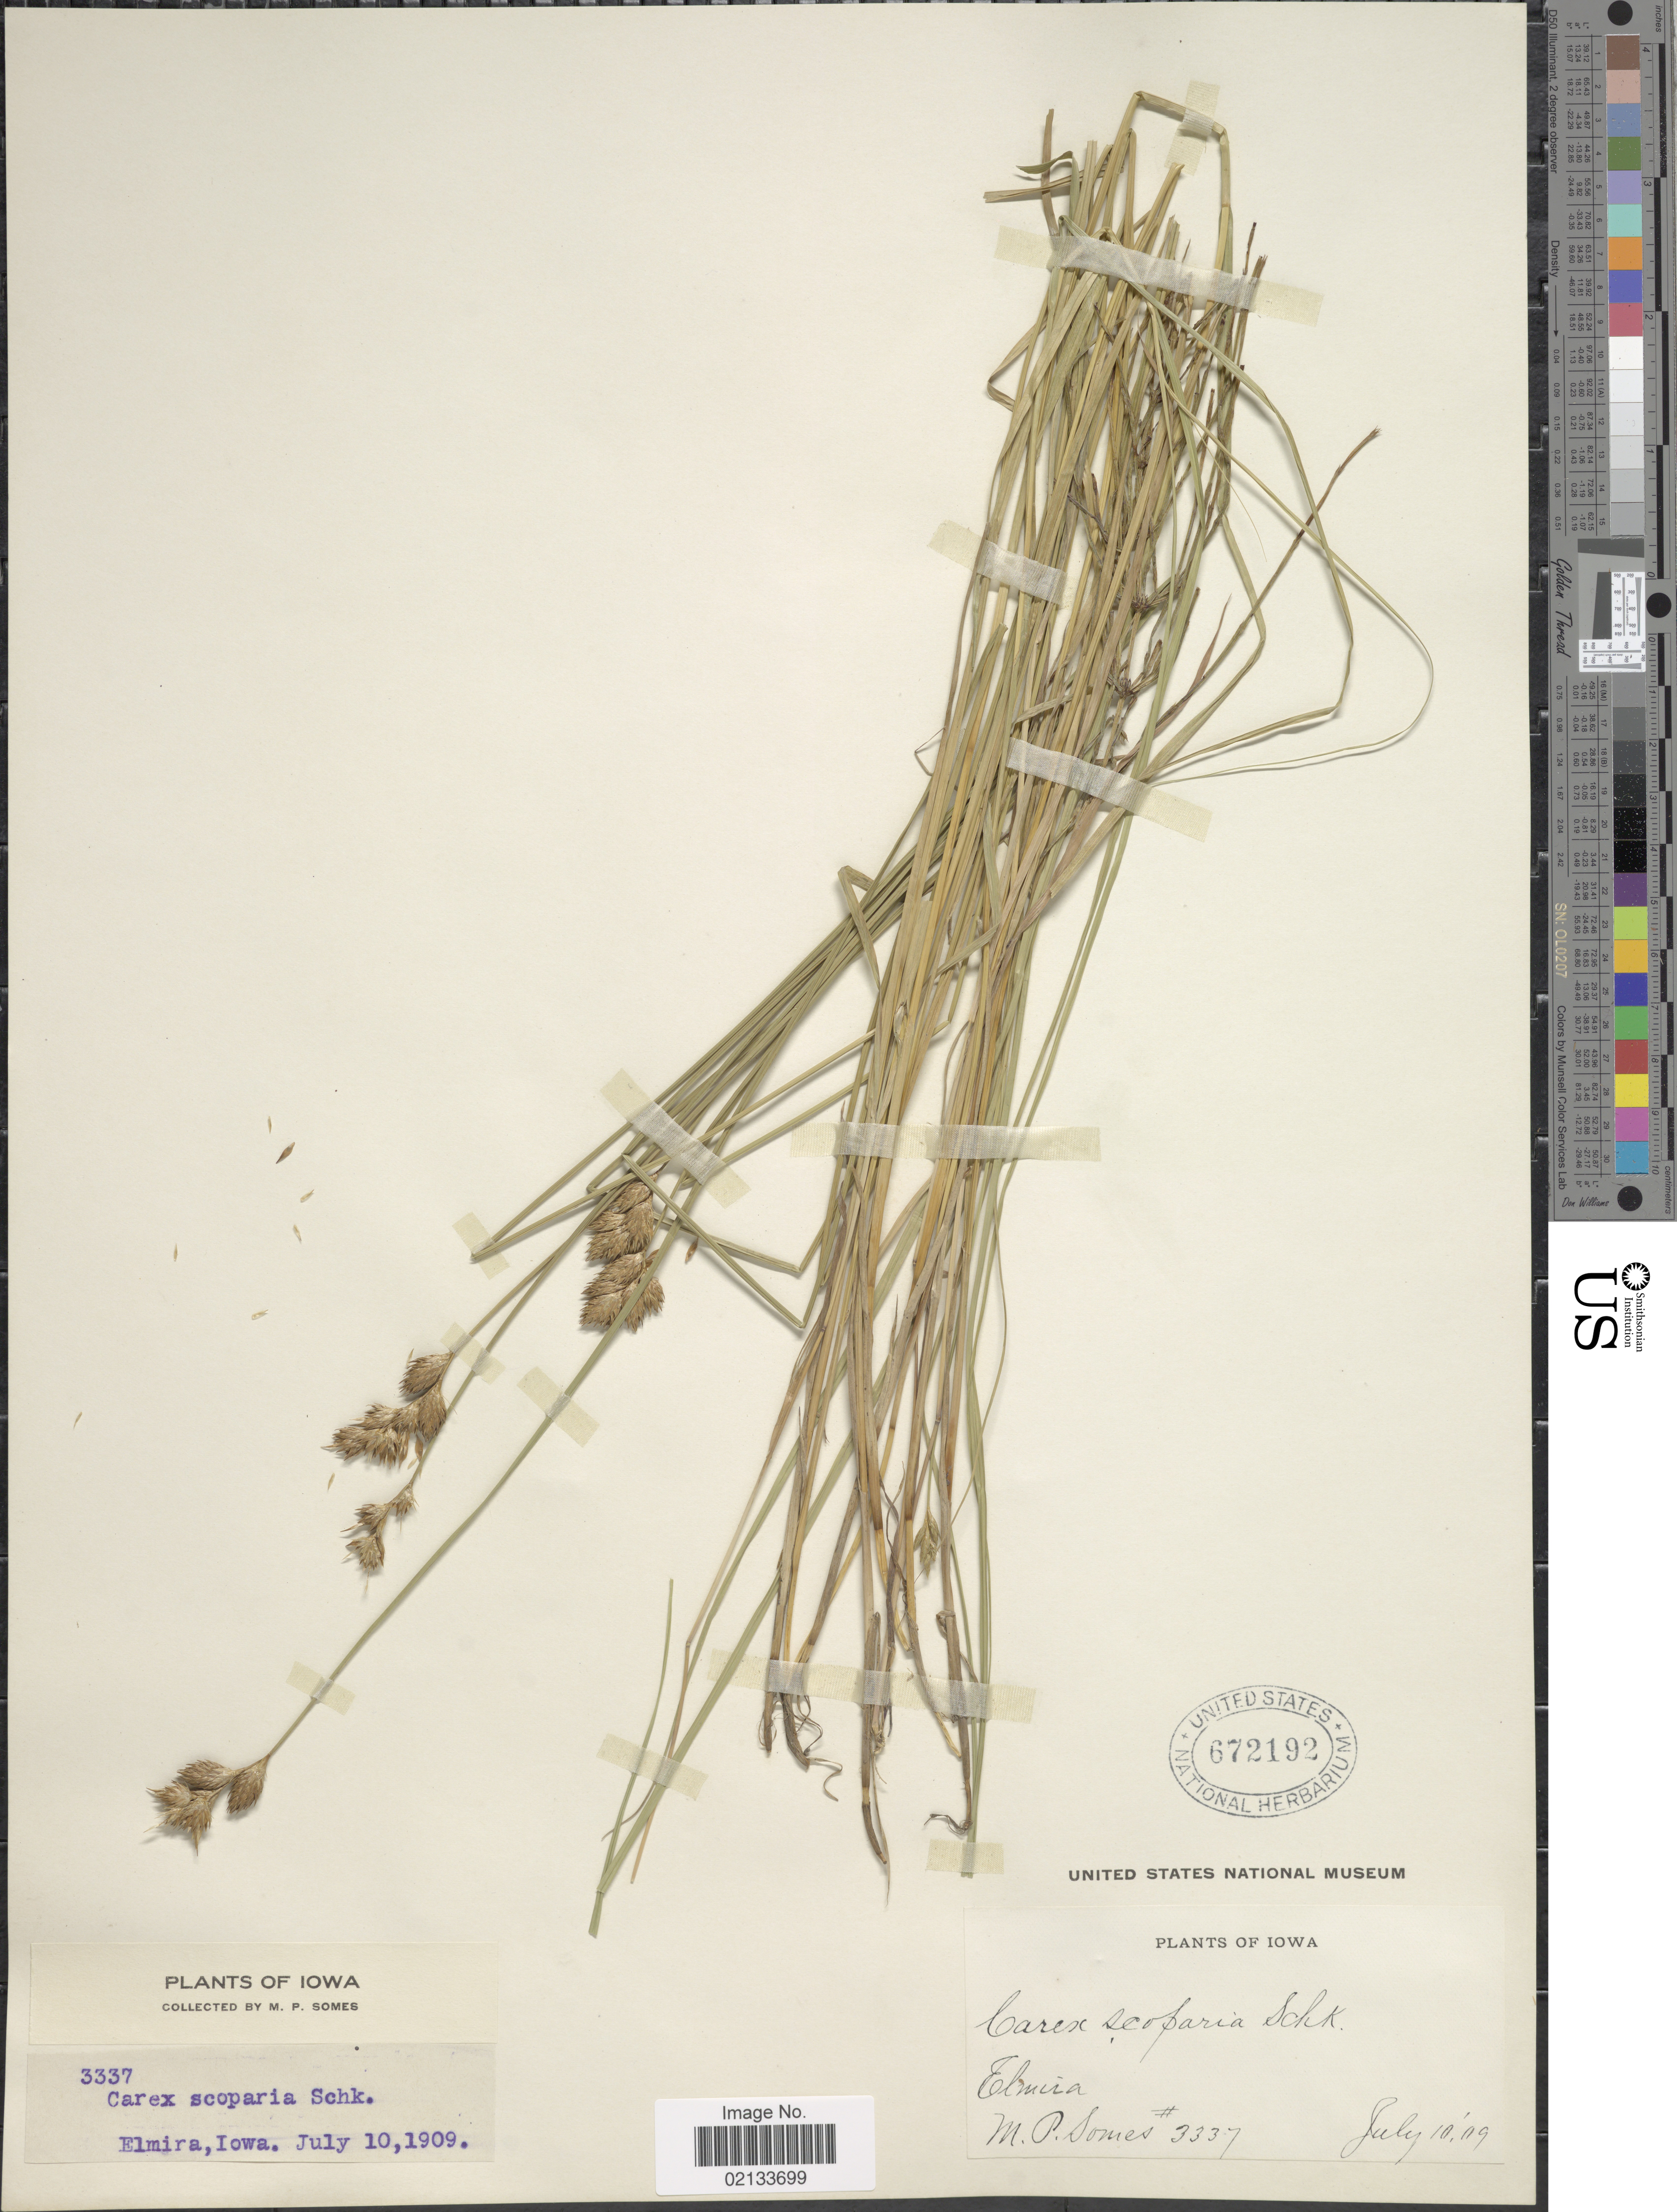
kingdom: Plantae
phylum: Tracheophyta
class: Liliopsida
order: Poales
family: Cyperaceae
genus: Carex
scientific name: Carex scoparia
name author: Schkuhr ex Willd.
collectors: M. Somes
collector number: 3337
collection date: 1909-07-10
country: United States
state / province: Iowa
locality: Elmira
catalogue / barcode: US 672192